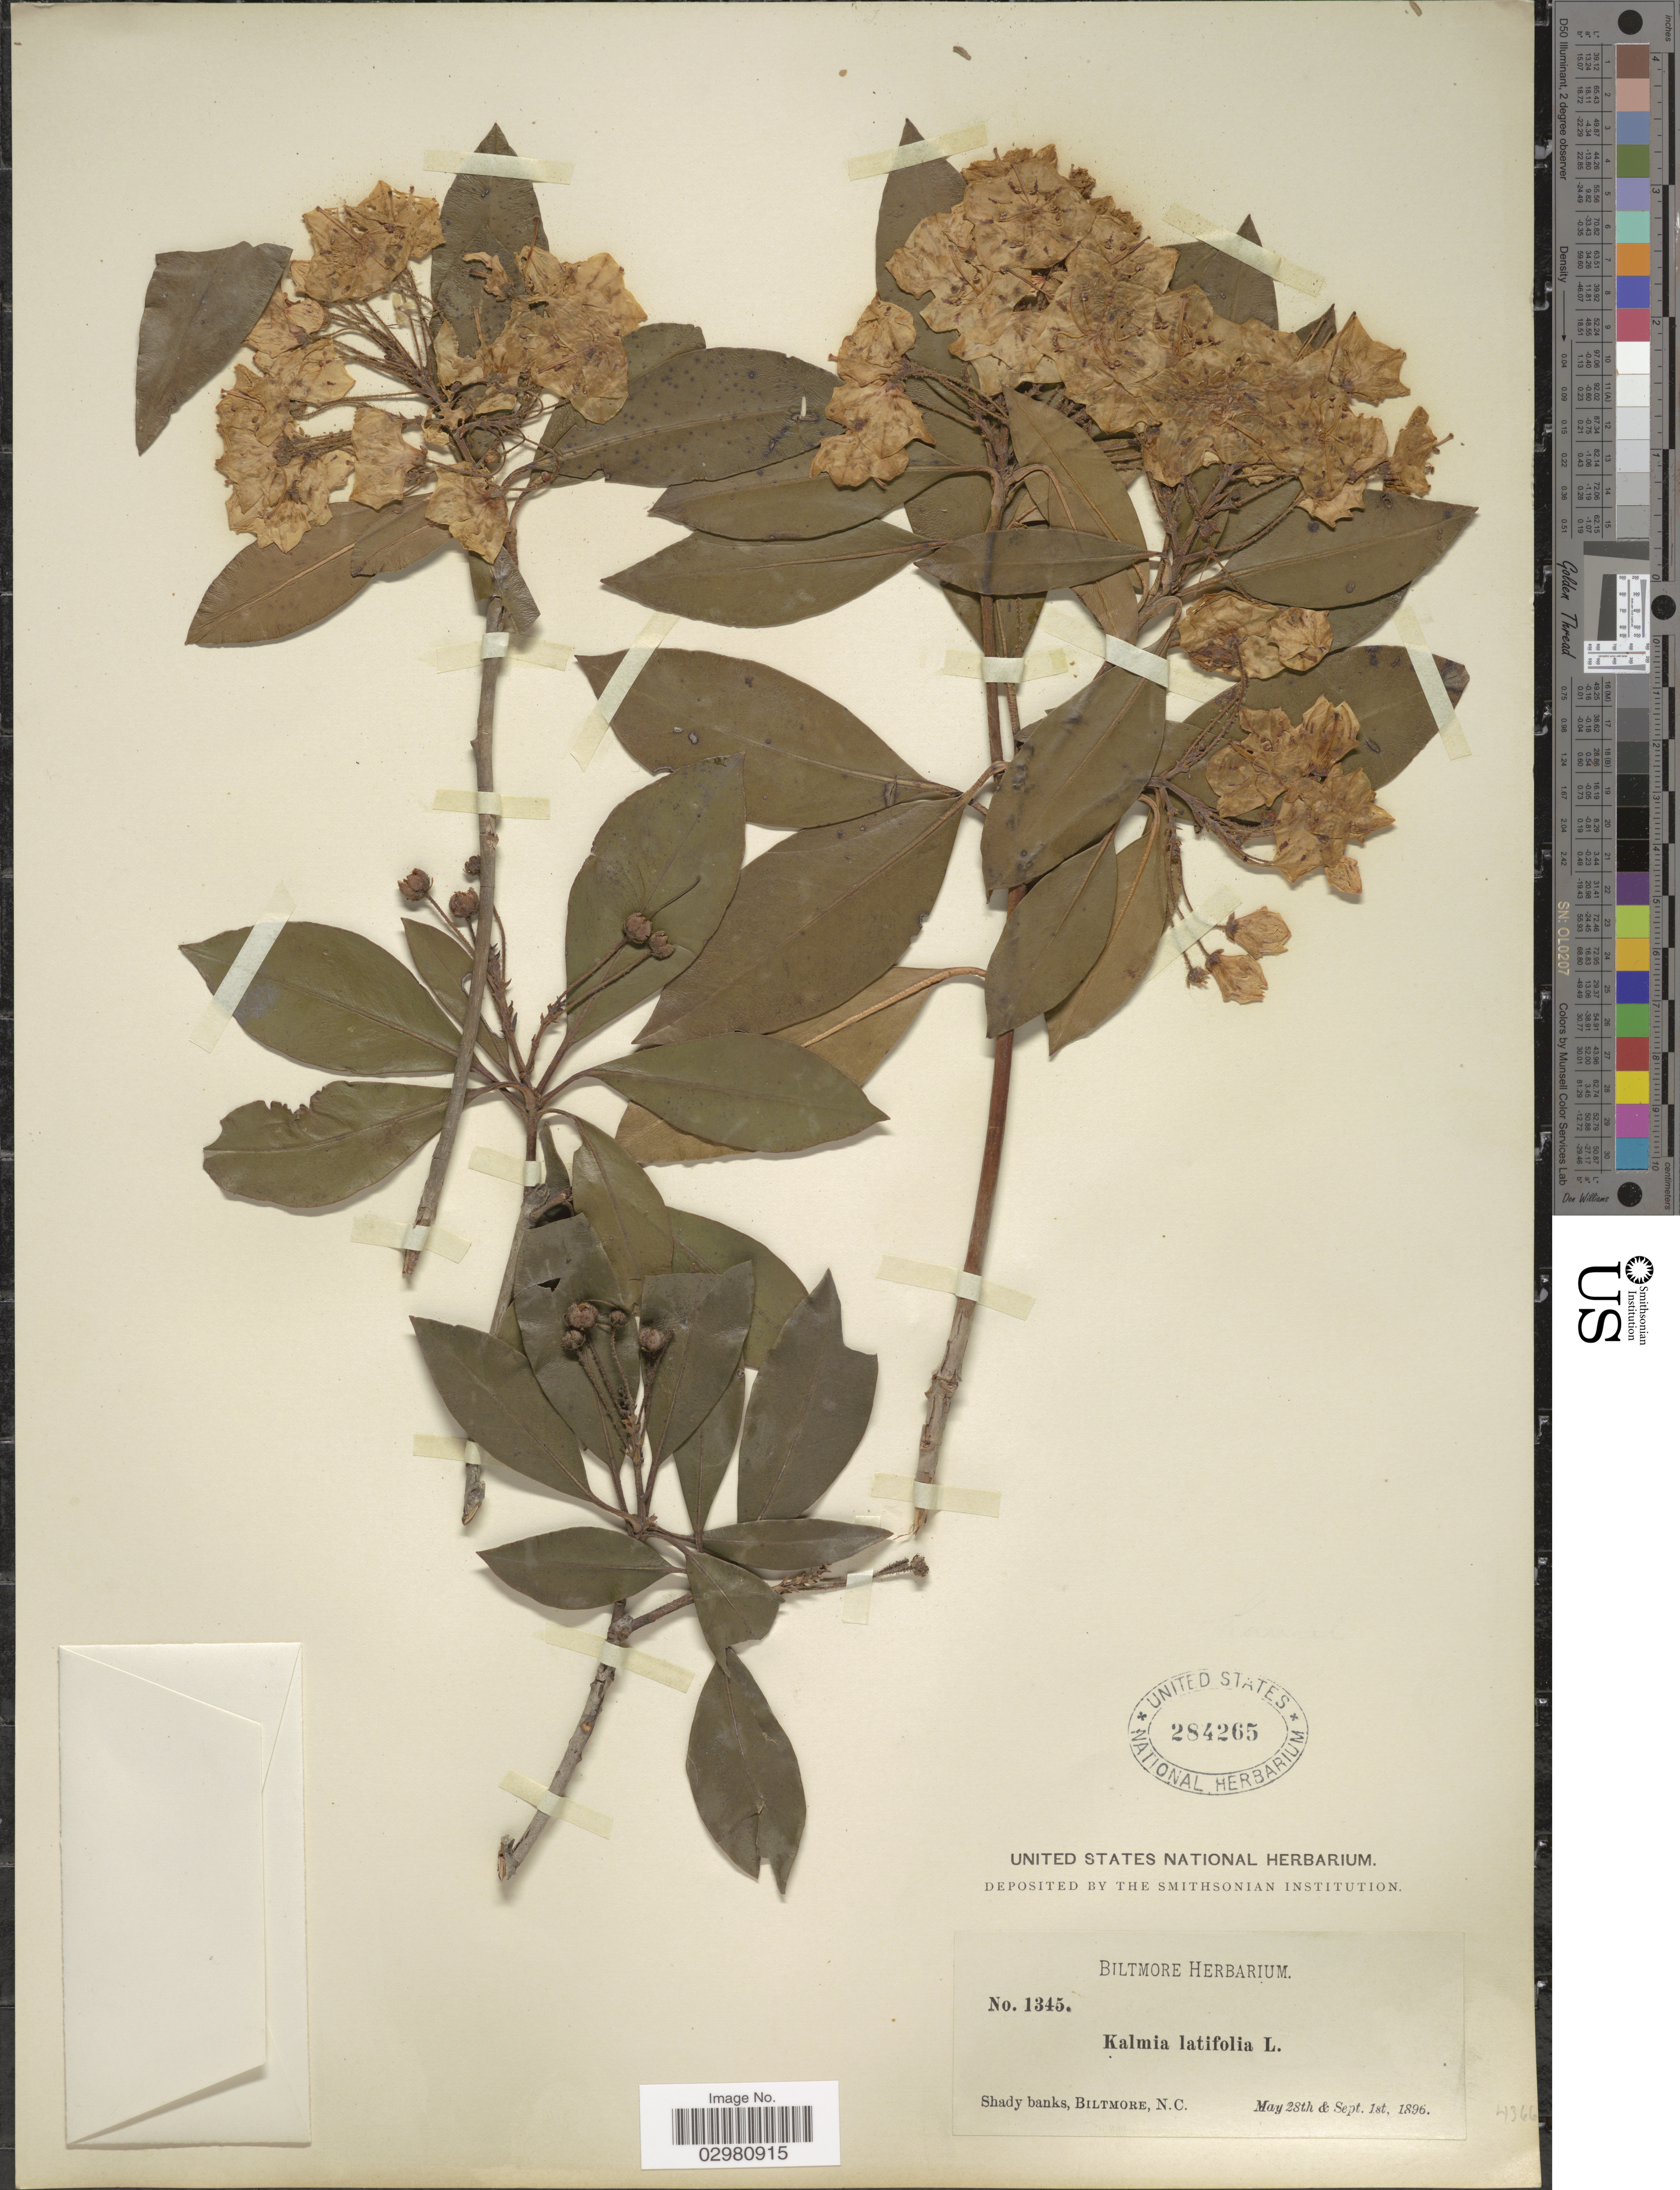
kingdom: Plantae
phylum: Tracheophyta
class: Magnoliopsida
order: Ericales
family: Ericaceae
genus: Kalmia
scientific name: Kalmia latifolia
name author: L.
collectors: ex herb. Biltmore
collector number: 1345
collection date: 1896-05-28/1896-09-01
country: United States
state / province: North Carolina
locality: Shady banks, Biltmore, N.C.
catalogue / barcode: US 284265